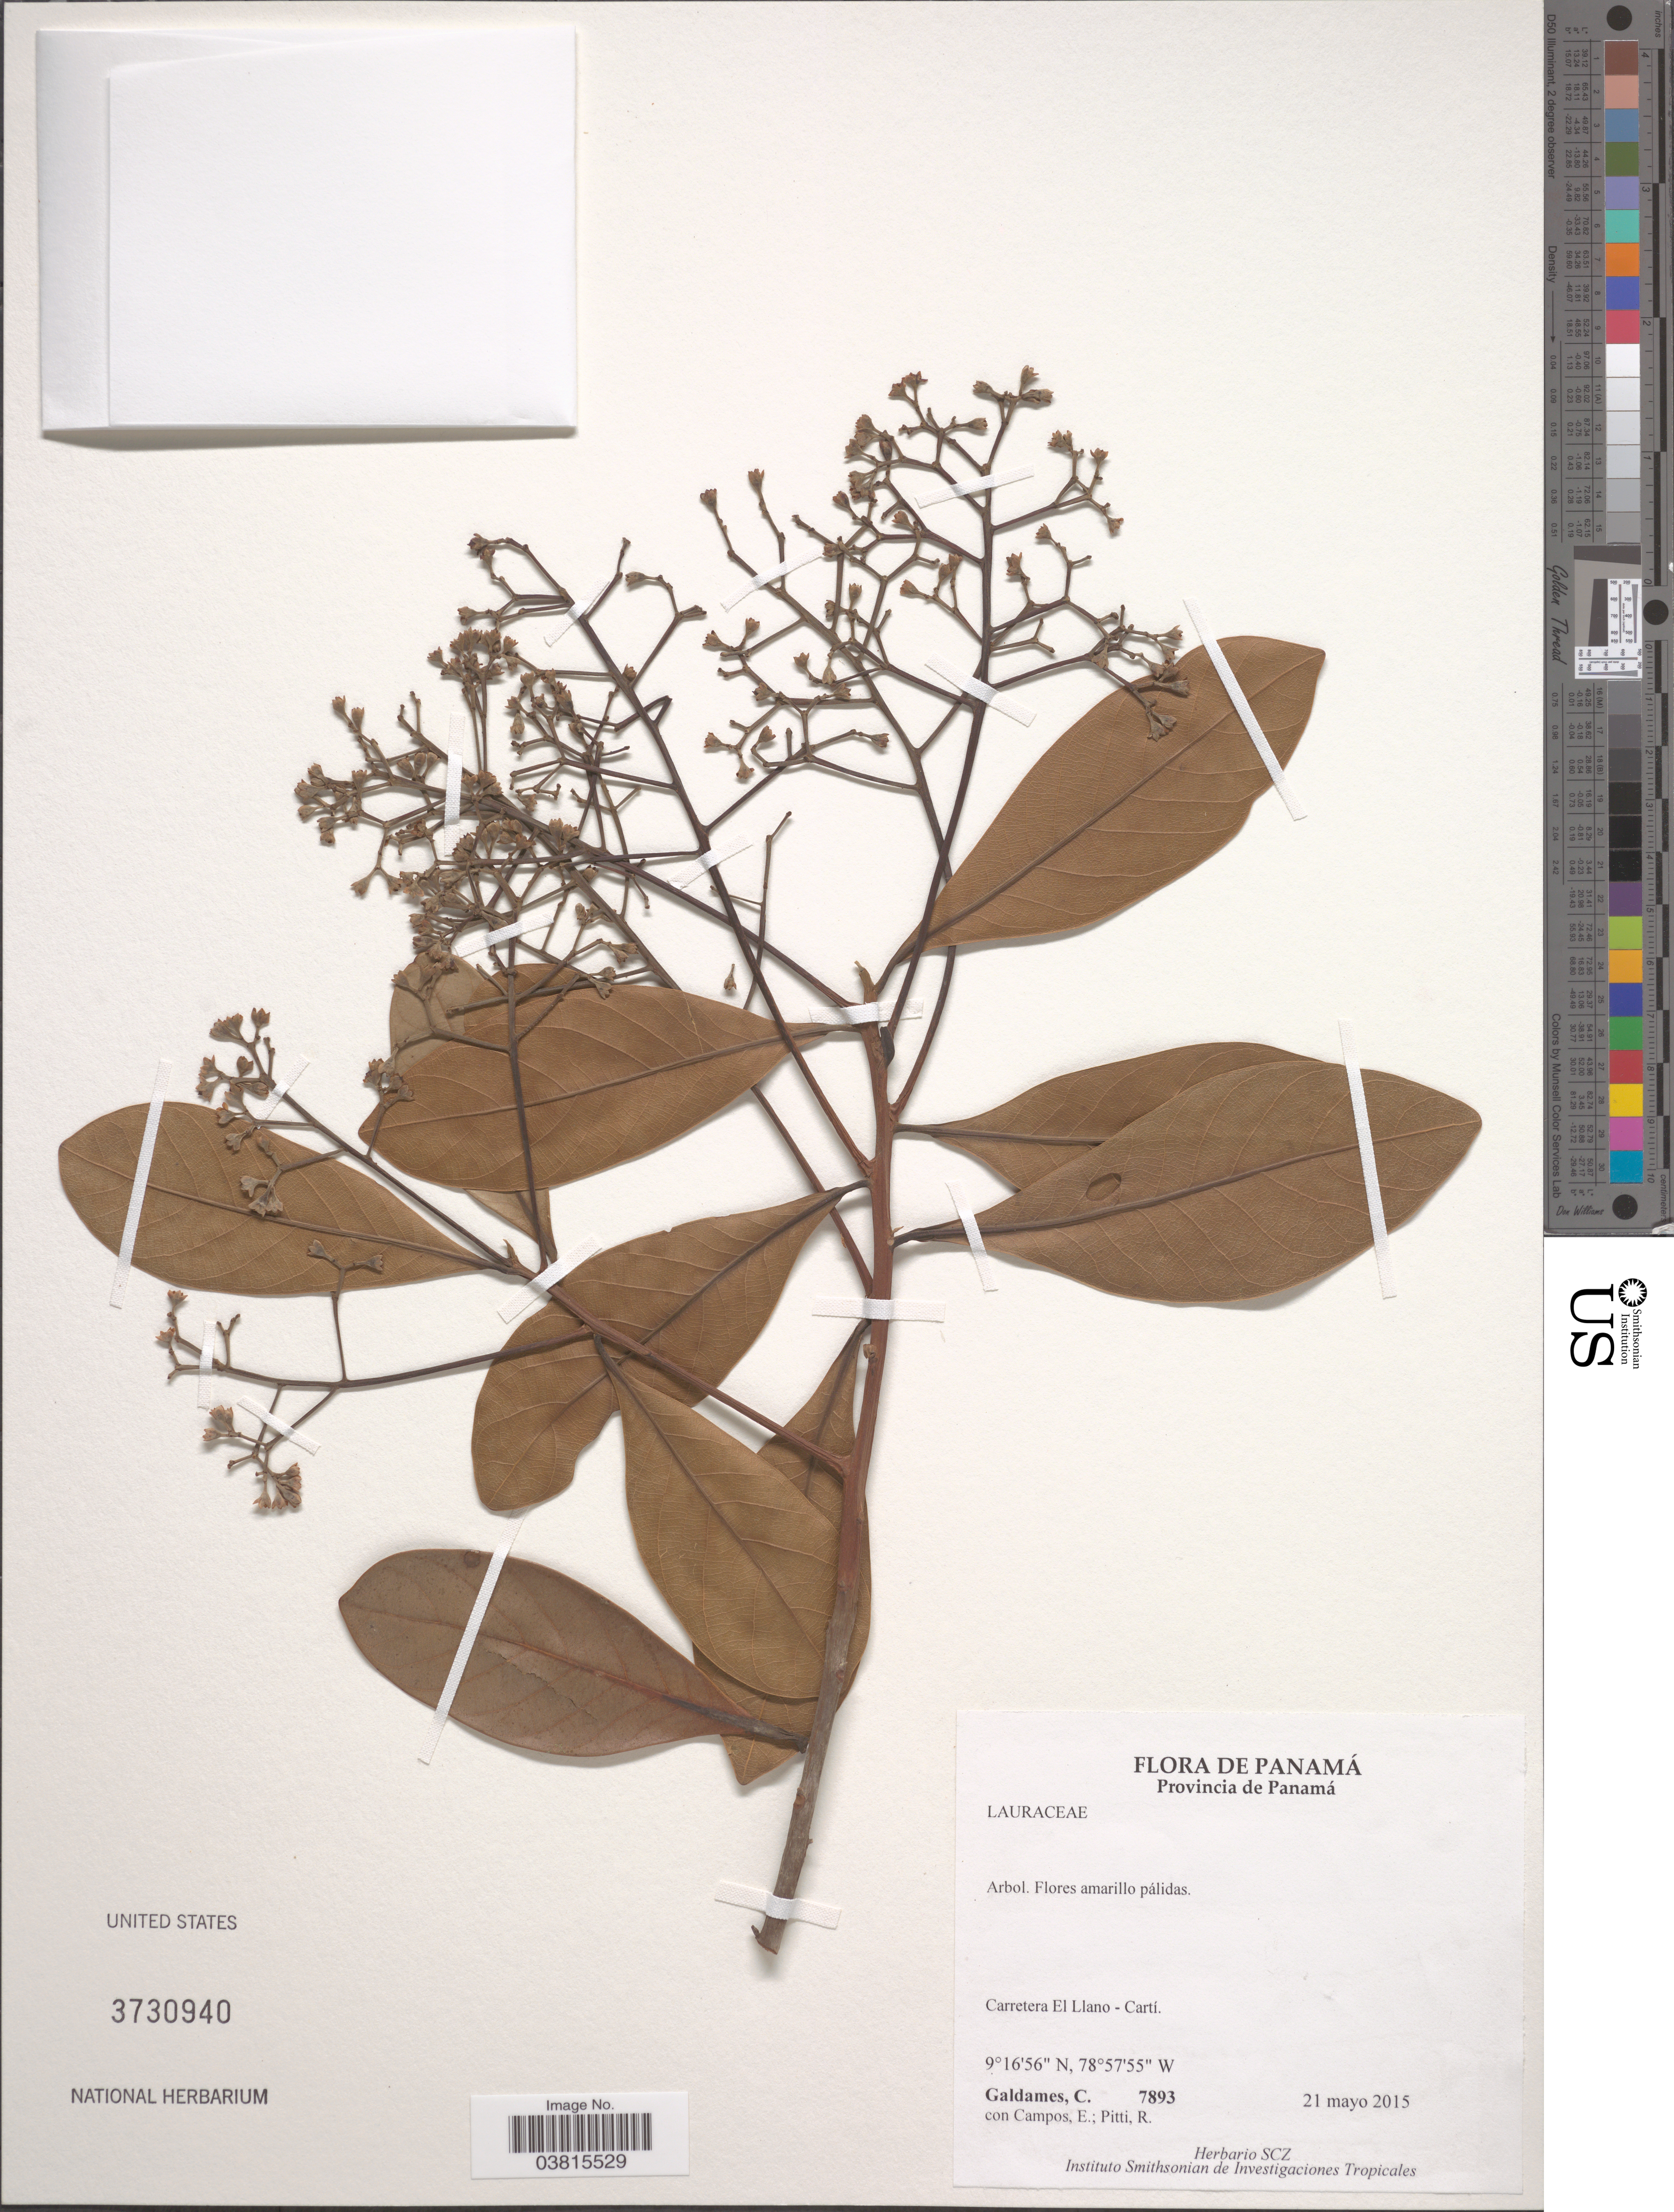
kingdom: Plantae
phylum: Tracheophyta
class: Magnoliopsida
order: Laurales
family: Lauraceae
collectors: C. Galdames, E. Campos & R. Pitti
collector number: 7893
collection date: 2015-05-21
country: Panama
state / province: Panamá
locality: Carretera El Llano - Carti.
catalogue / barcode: US 3730940